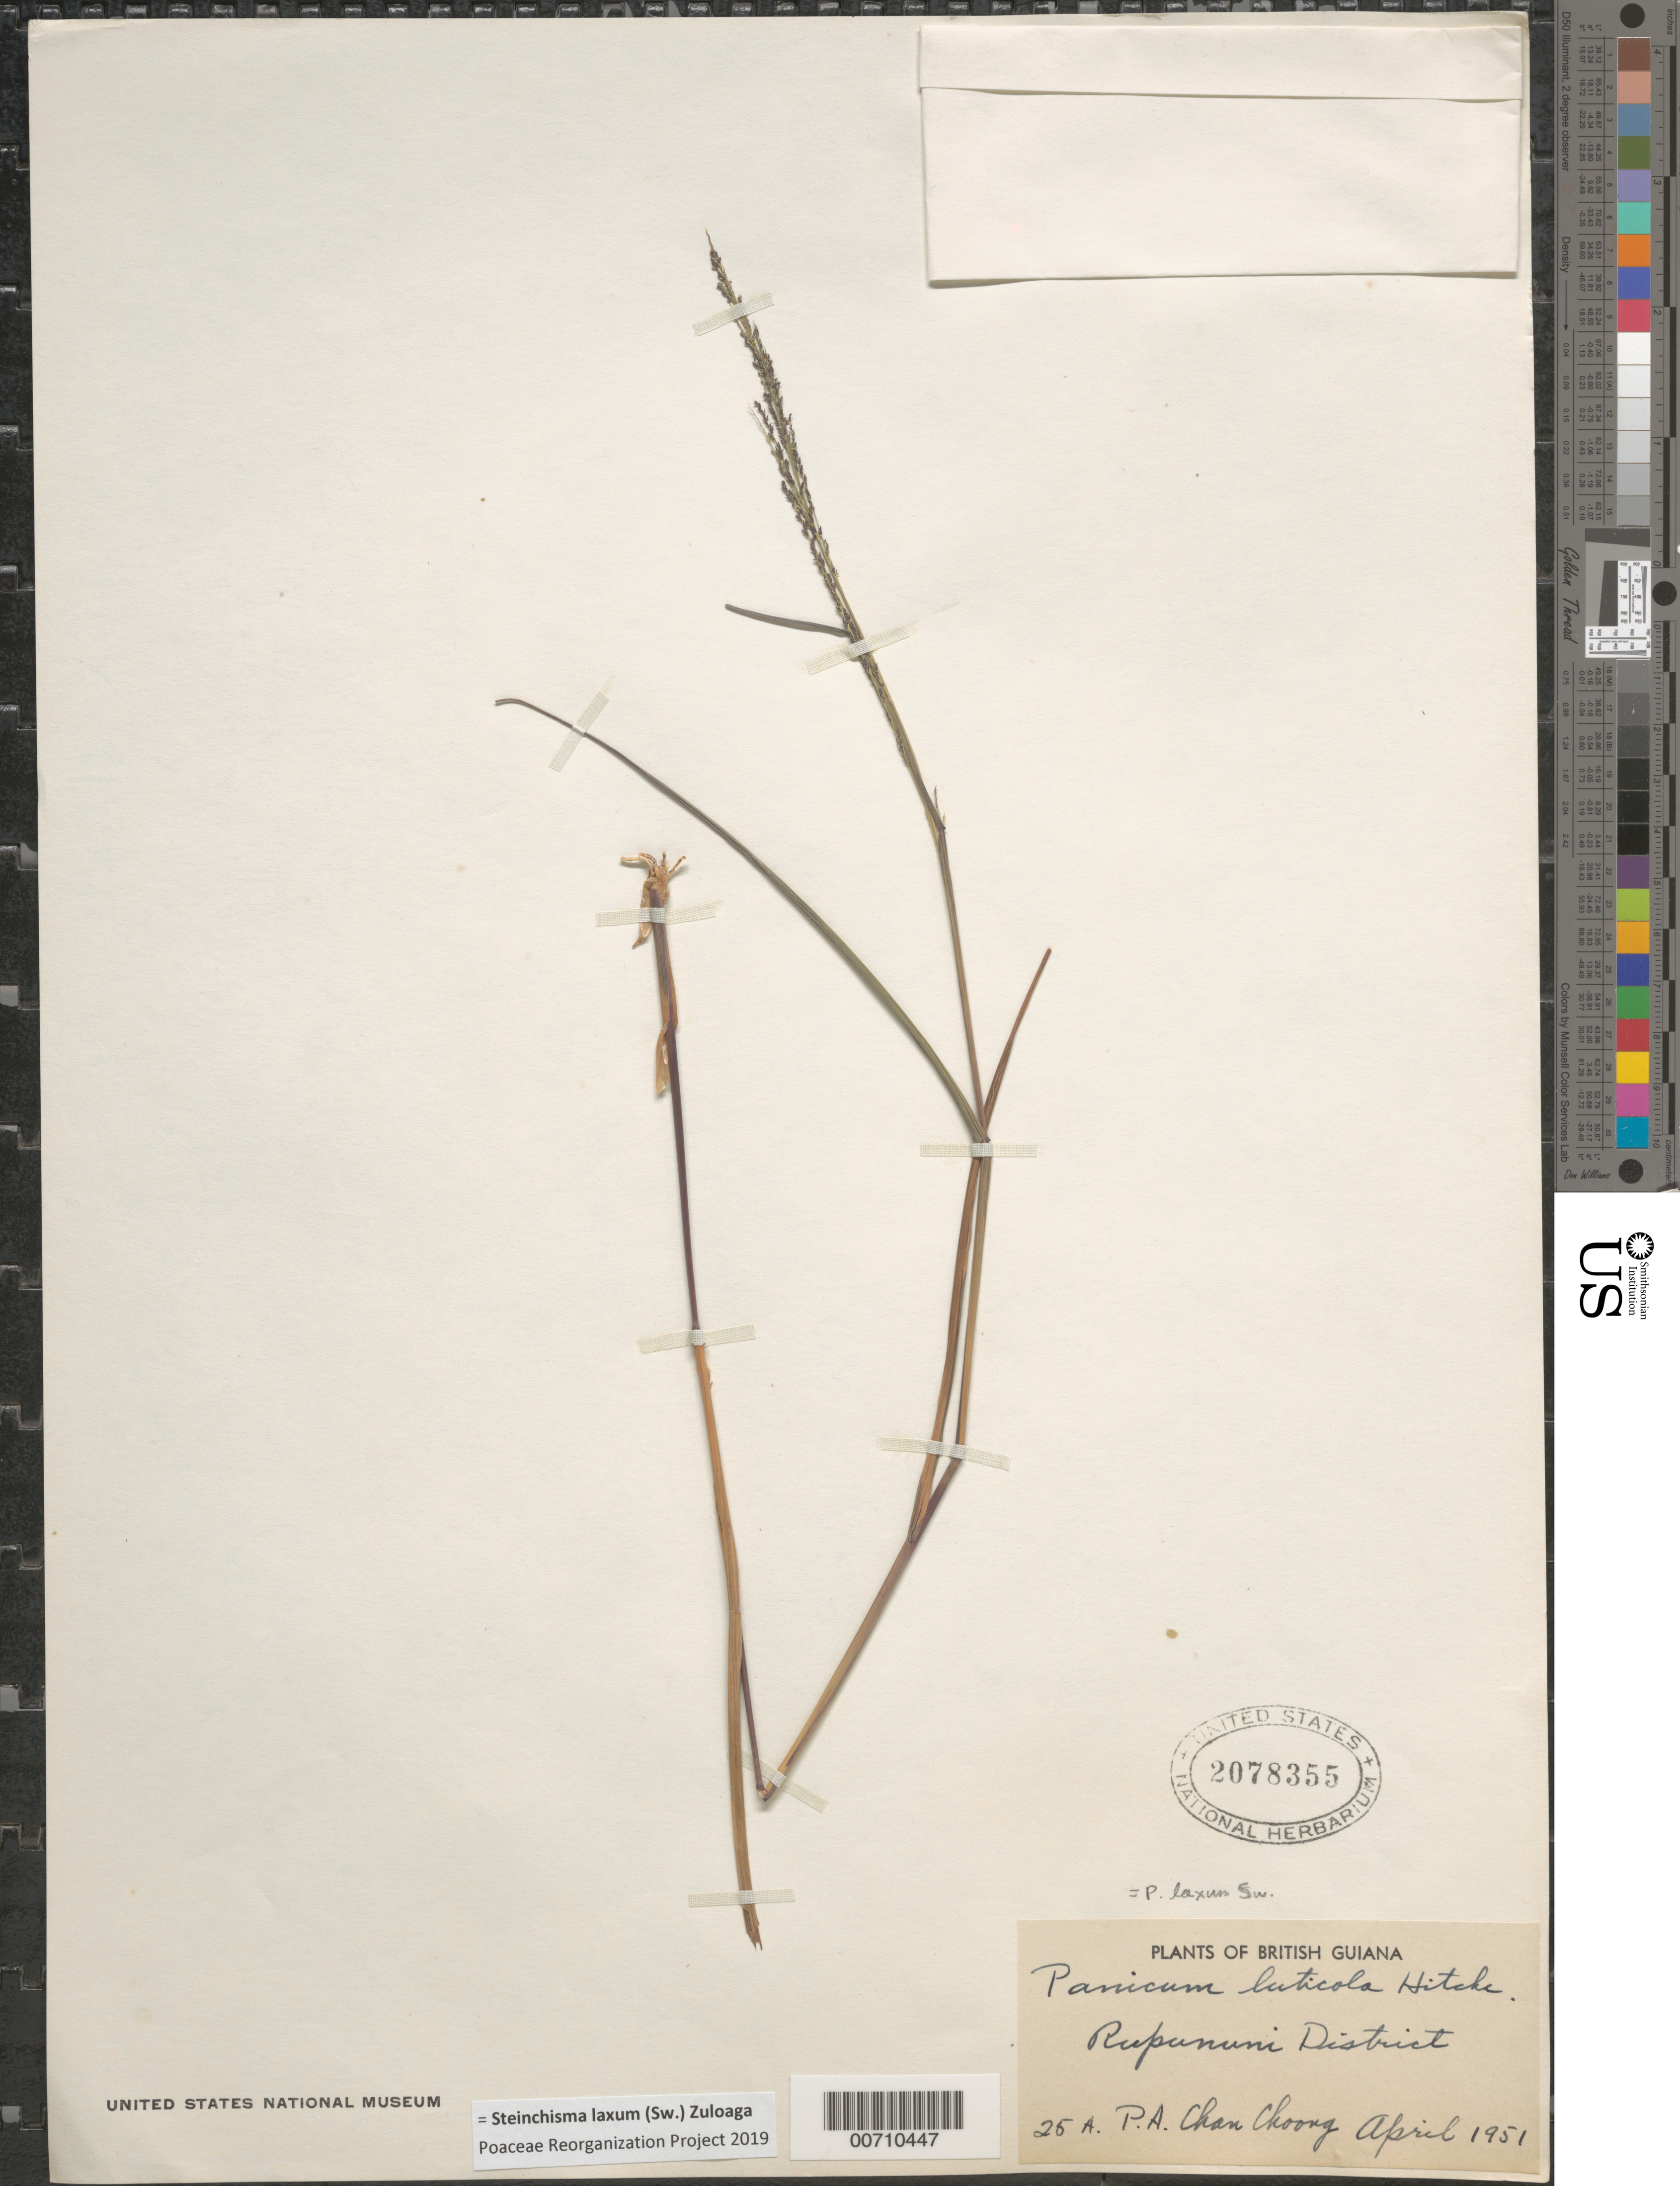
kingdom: Plantae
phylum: Tracheophyta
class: Liliopsida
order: Poales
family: Poaceae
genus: Panicum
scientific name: Panicum laxum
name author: Sw.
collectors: P. Chan Choong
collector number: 25 a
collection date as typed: Apr-51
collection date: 1951-04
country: Guyana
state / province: U. Takutu-U. Essequibo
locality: Rupununi District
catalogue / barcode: US 2078355